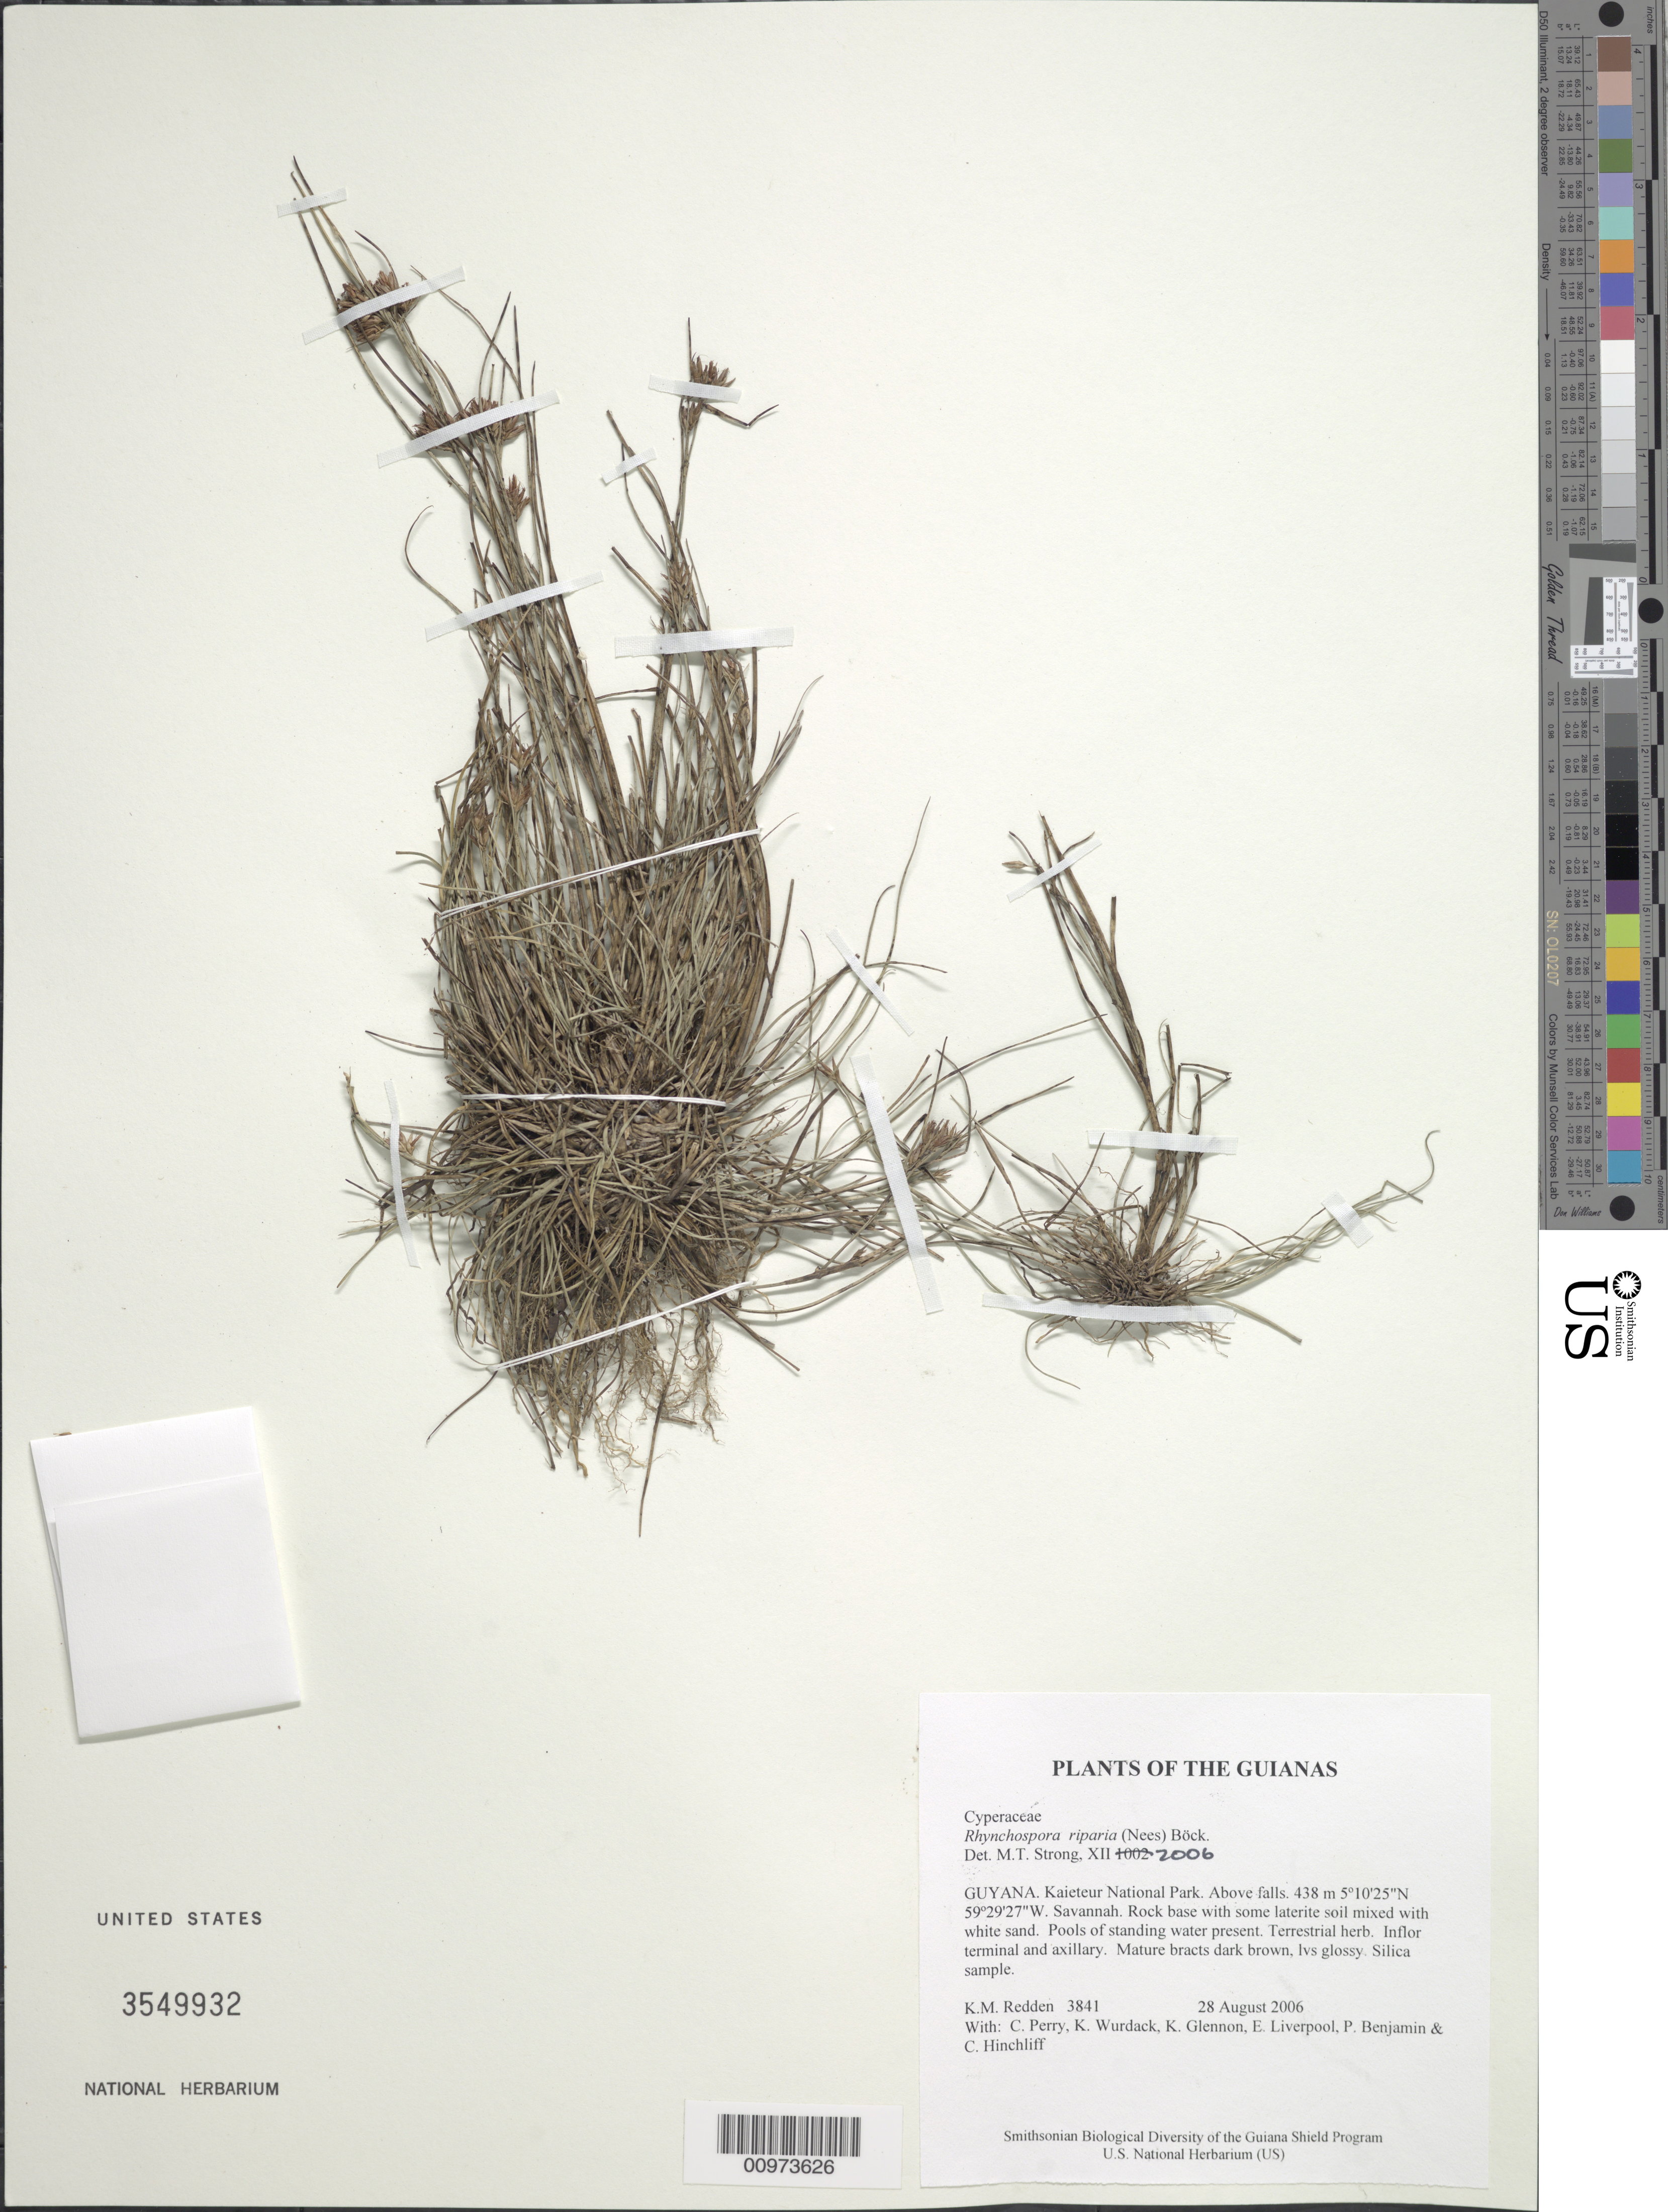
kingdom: Plantae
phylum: Tracheophyta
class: Liliopsida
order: Poales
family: Cyperaceae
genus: Rhynchospora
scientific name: Rhynchospora riparia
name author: (Nees) Boeckeler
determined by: Strong, M. T., (US), Smithsonian Institution - National Museum of Natural History (UNITED STATES)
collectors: K. M. Redden, C. Perry, K. Wurdack, K. Glennon, E. Liverpool, P. Benjamin & C. E. Hinchliff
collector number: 3841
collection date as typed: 28 August 2006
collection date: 2006-08-28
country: Guyana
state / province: Potaro-Siparuni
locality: Kaieteur National Park. Above falls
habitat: Savanna. Rock base with some laterite soil mixed with white sand. Pools of standing water present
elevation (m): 438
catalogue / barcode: US 3549932